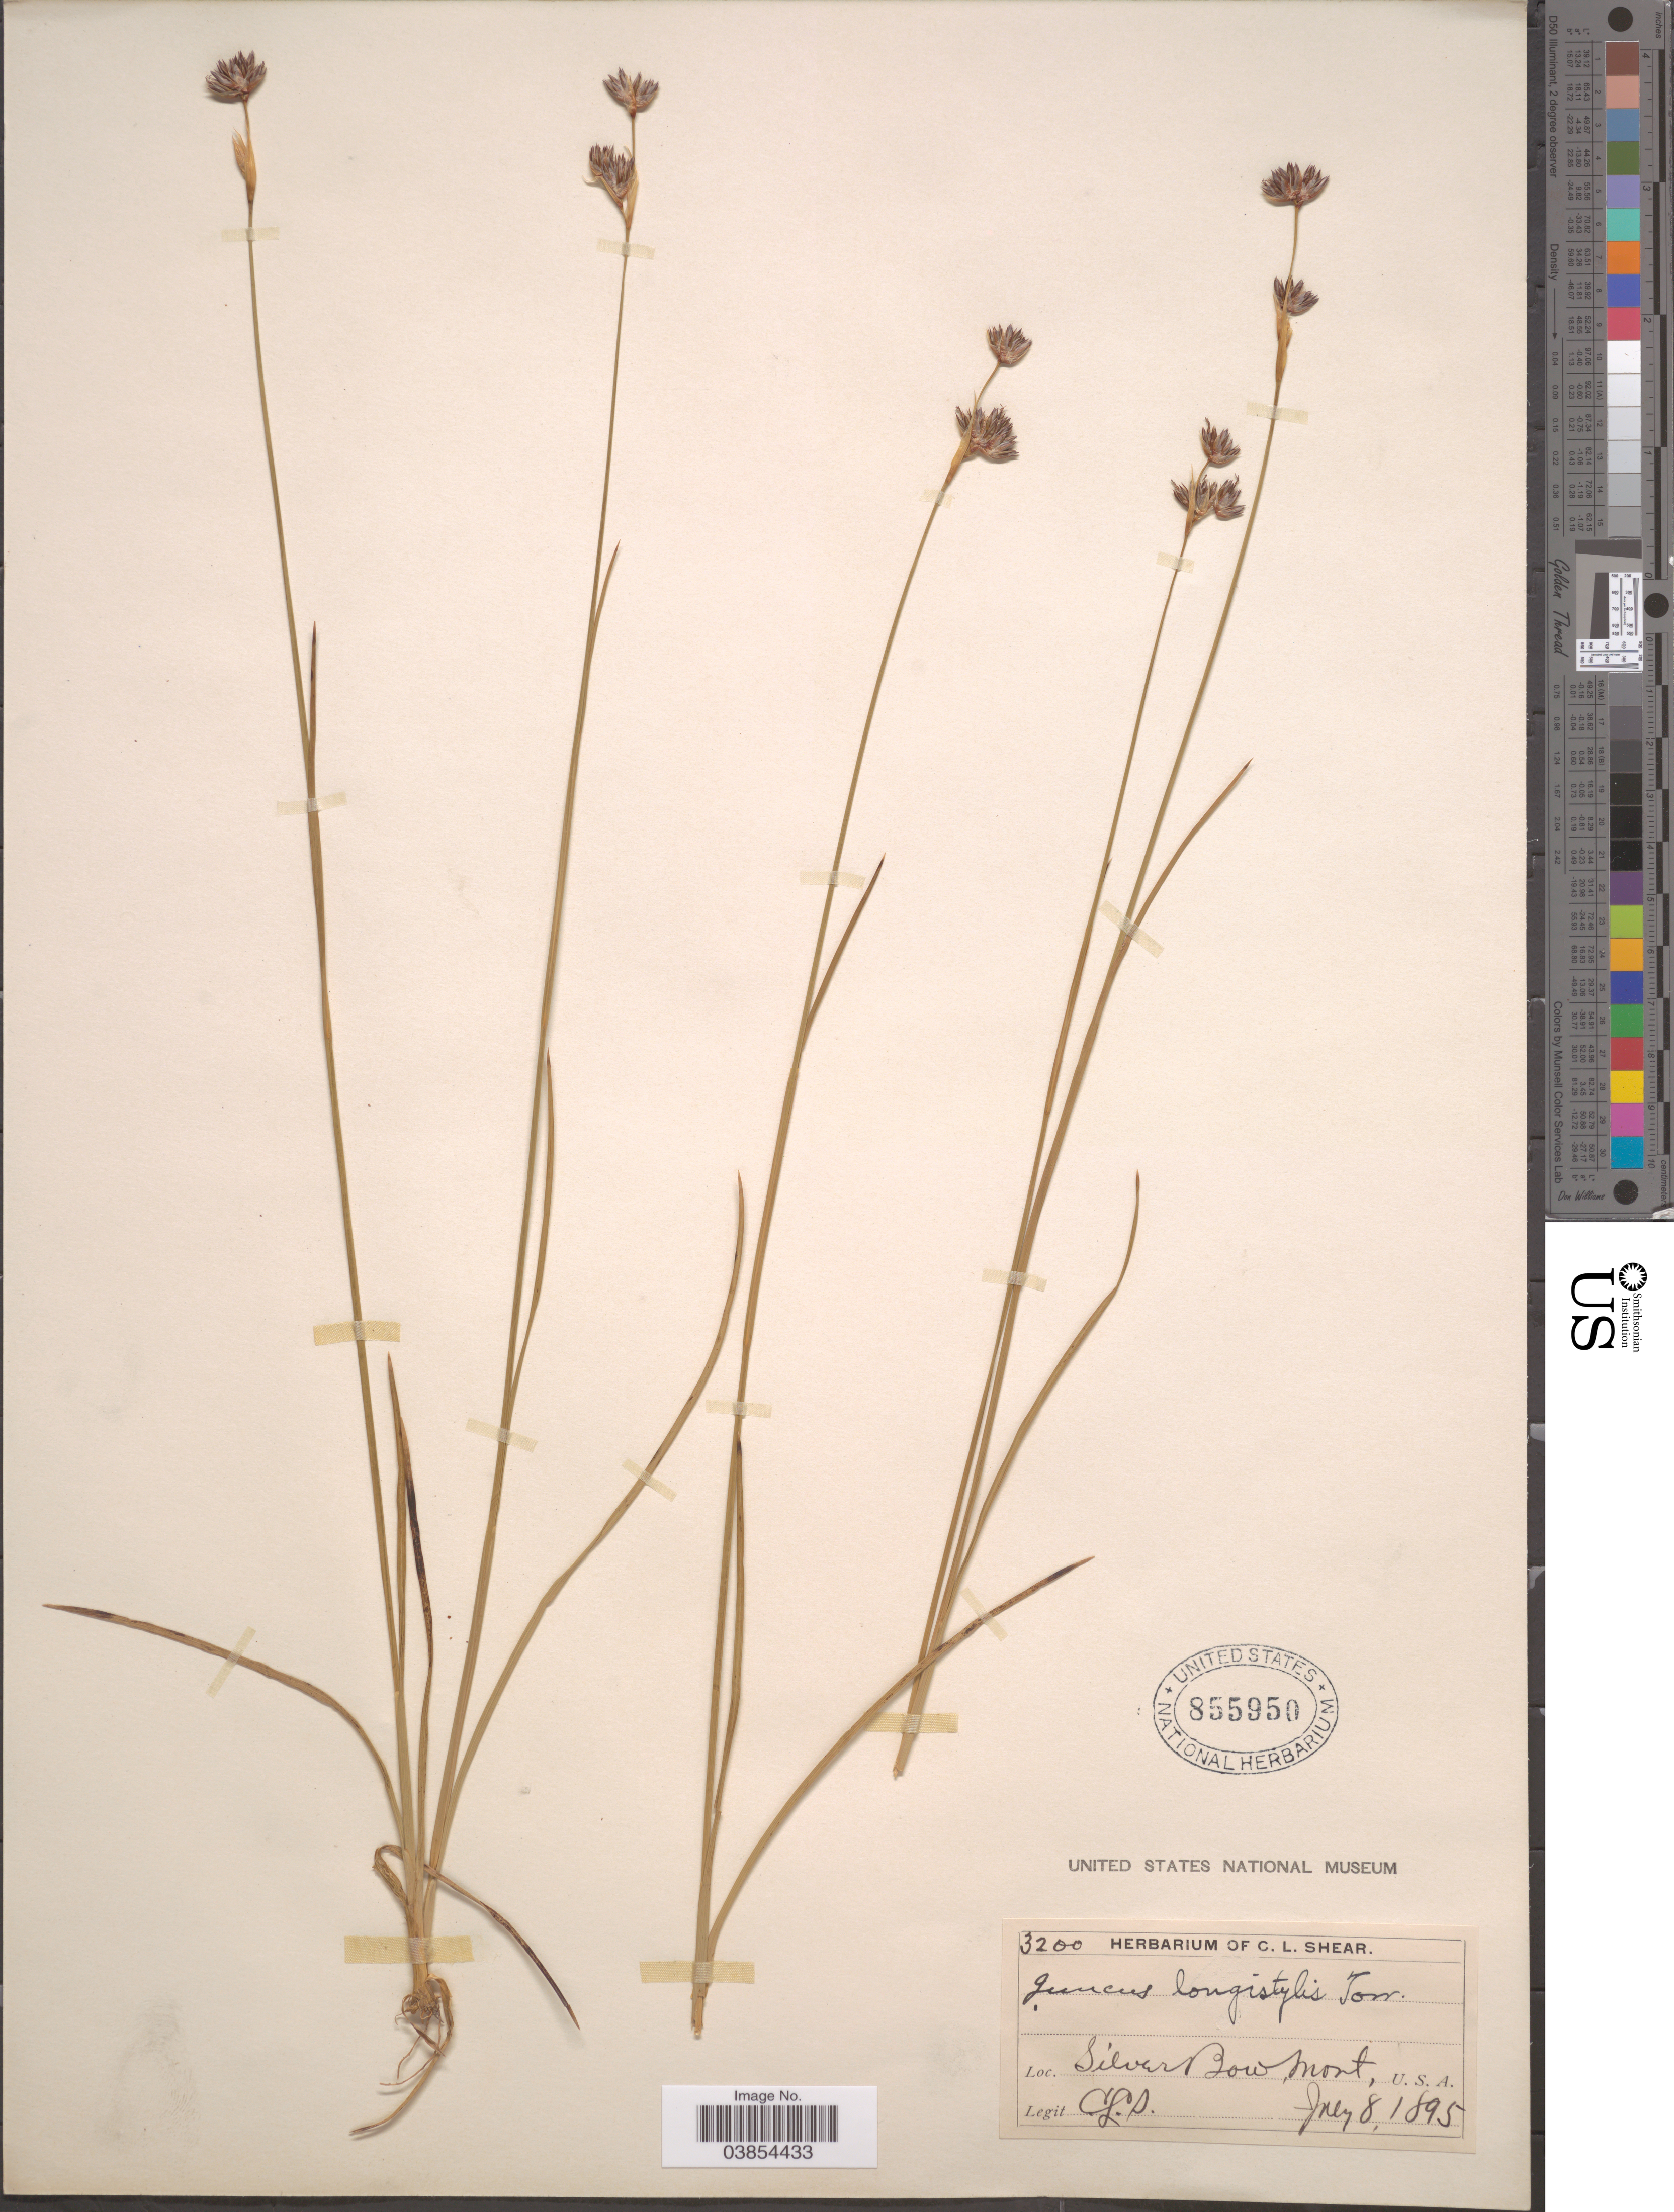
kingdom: Plantae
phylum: Tracheophyta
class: Liliopsida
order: Poales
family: Juncaceae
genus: Juncus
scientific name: Juncus longistylis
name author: Torr.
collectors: C. L. Shear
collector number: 3200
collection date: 1895-07-08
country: United States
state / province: Montana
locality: Silver Bow.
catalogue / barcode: US 855950